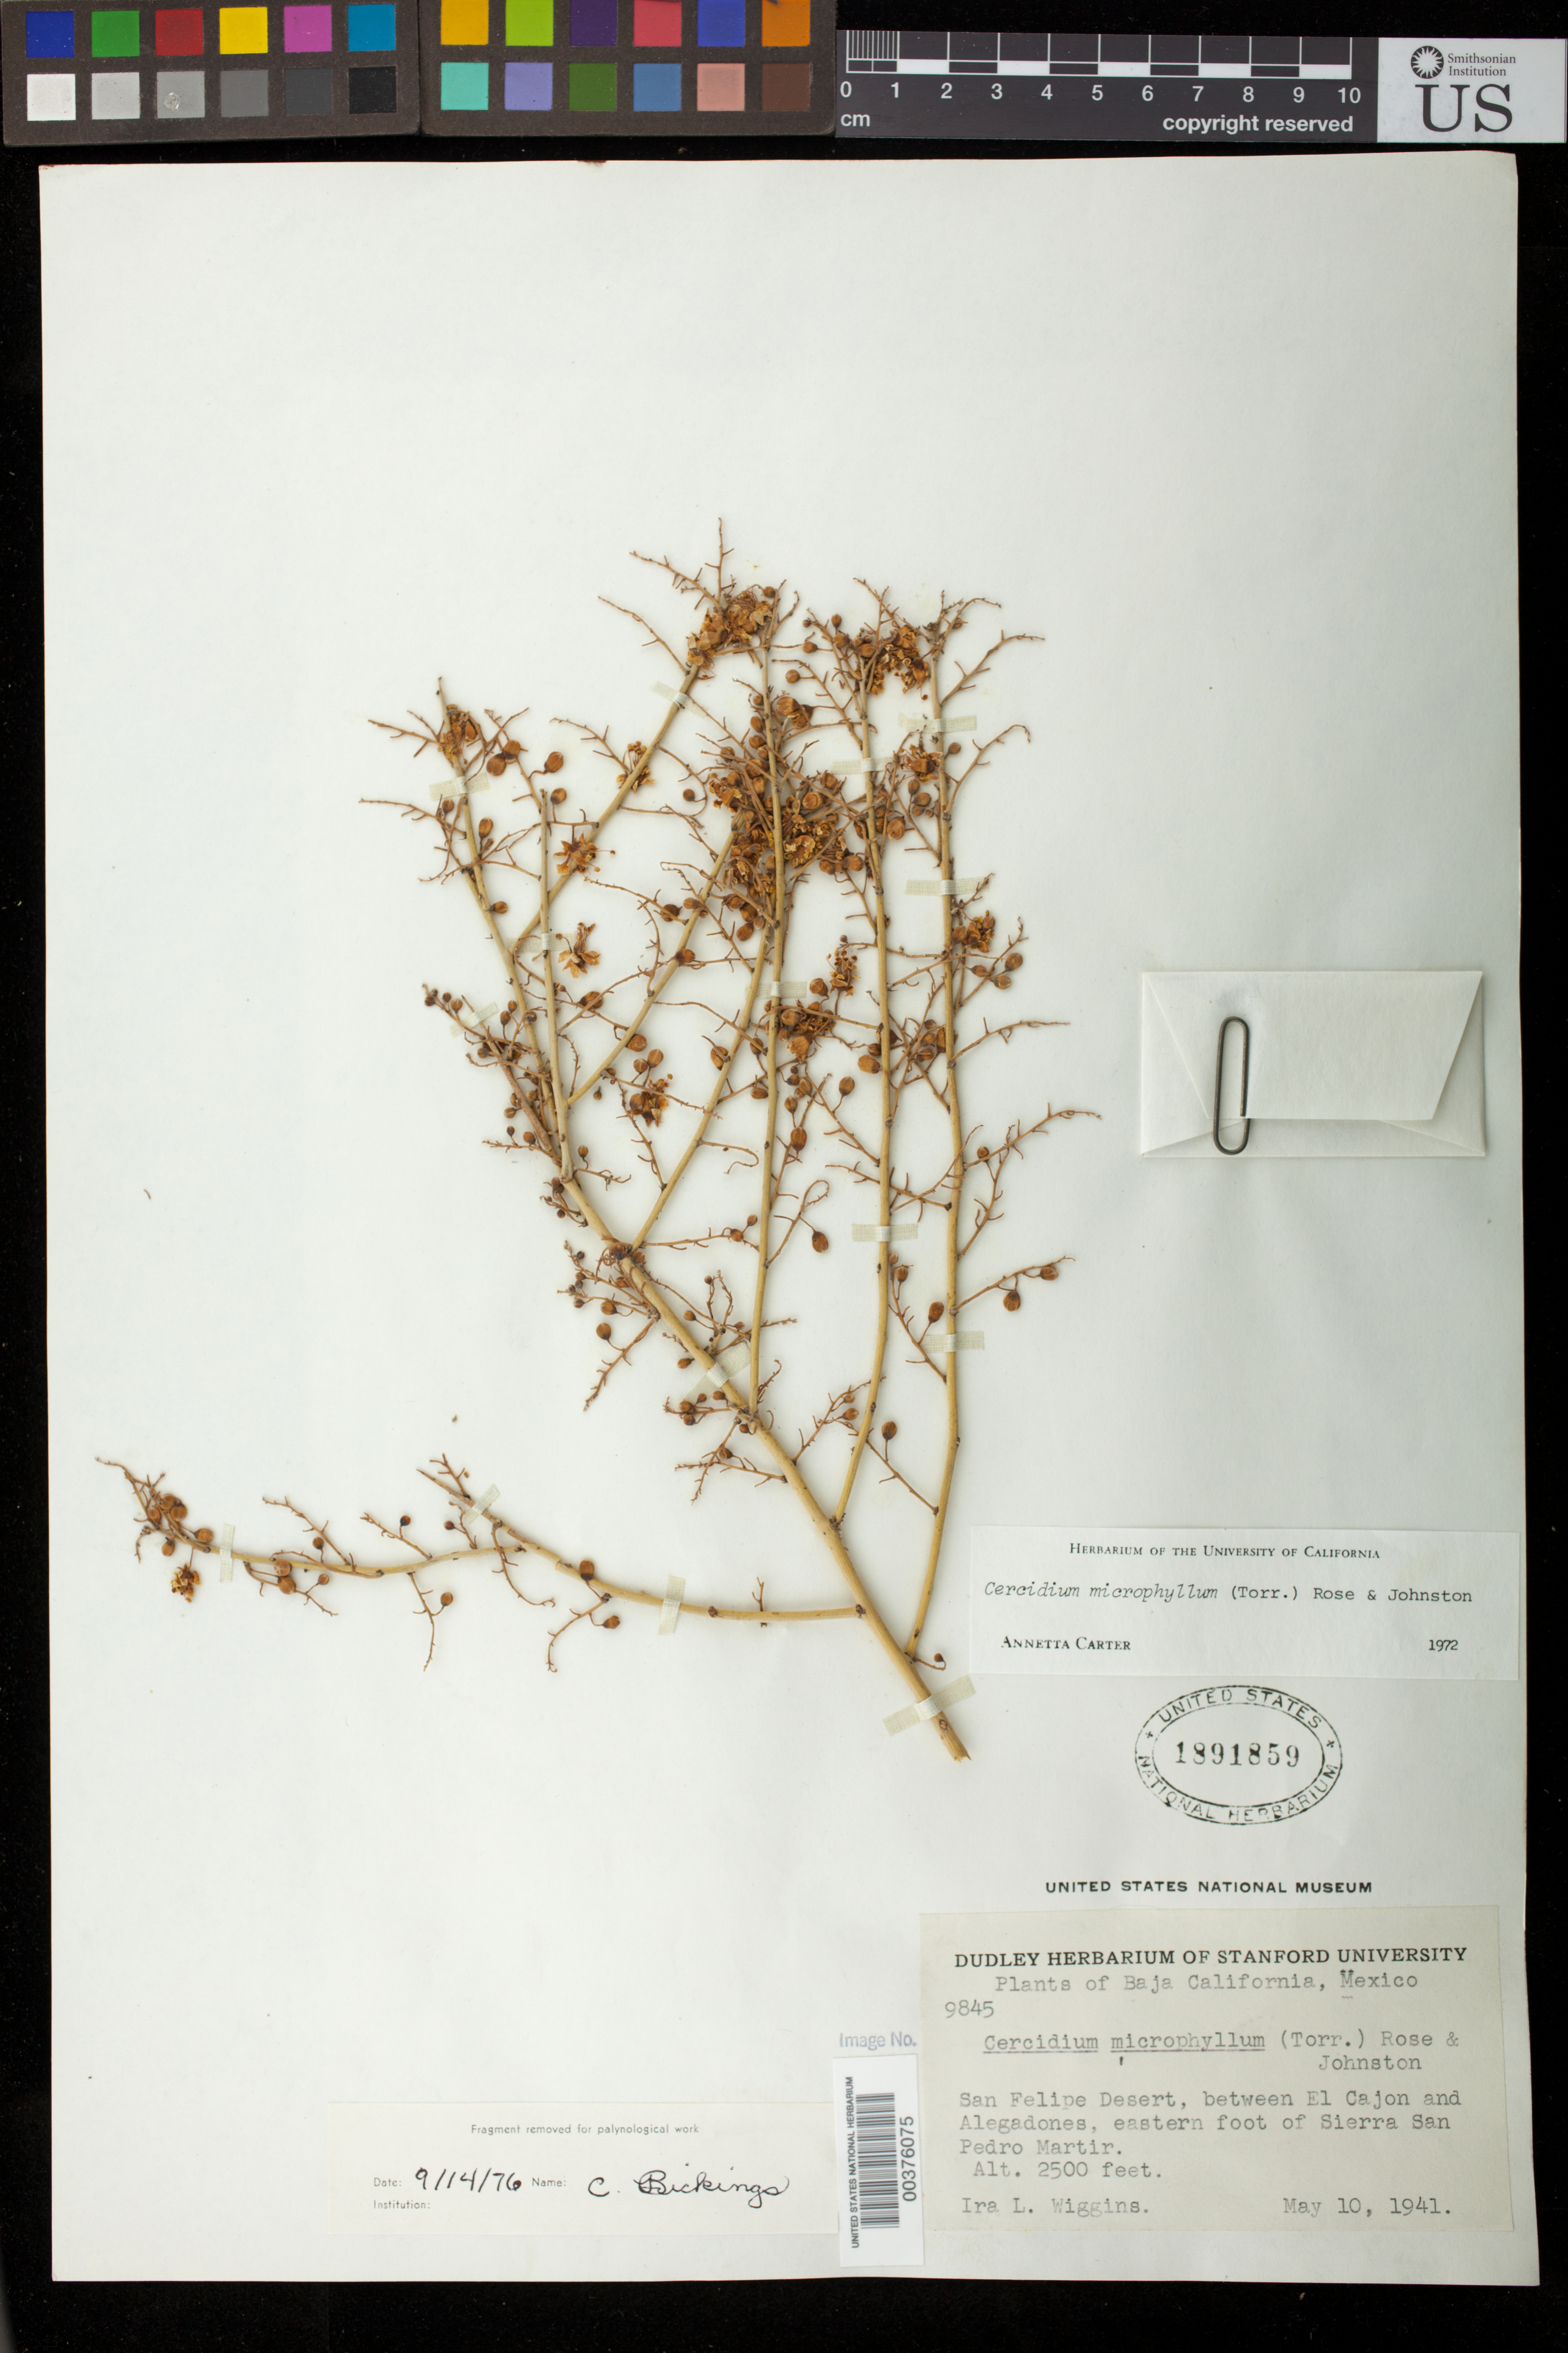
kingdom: Plantae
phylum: Tracheophyta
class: Magnoliopsida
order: Fabales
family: Fabaceae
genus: Parkinsonia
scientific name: Parkinsonia microphylla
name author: Torr.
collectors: I. L. Wiggins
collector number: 9845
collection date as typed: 10 May 1941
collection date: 1941-05-10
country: Mexico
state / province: Baja California Norte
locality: San Felipe Desert, between El Cajon and Alegadones, eastern foot of Sierra San Pedro Martir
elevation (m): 762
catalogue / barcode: US 1891859